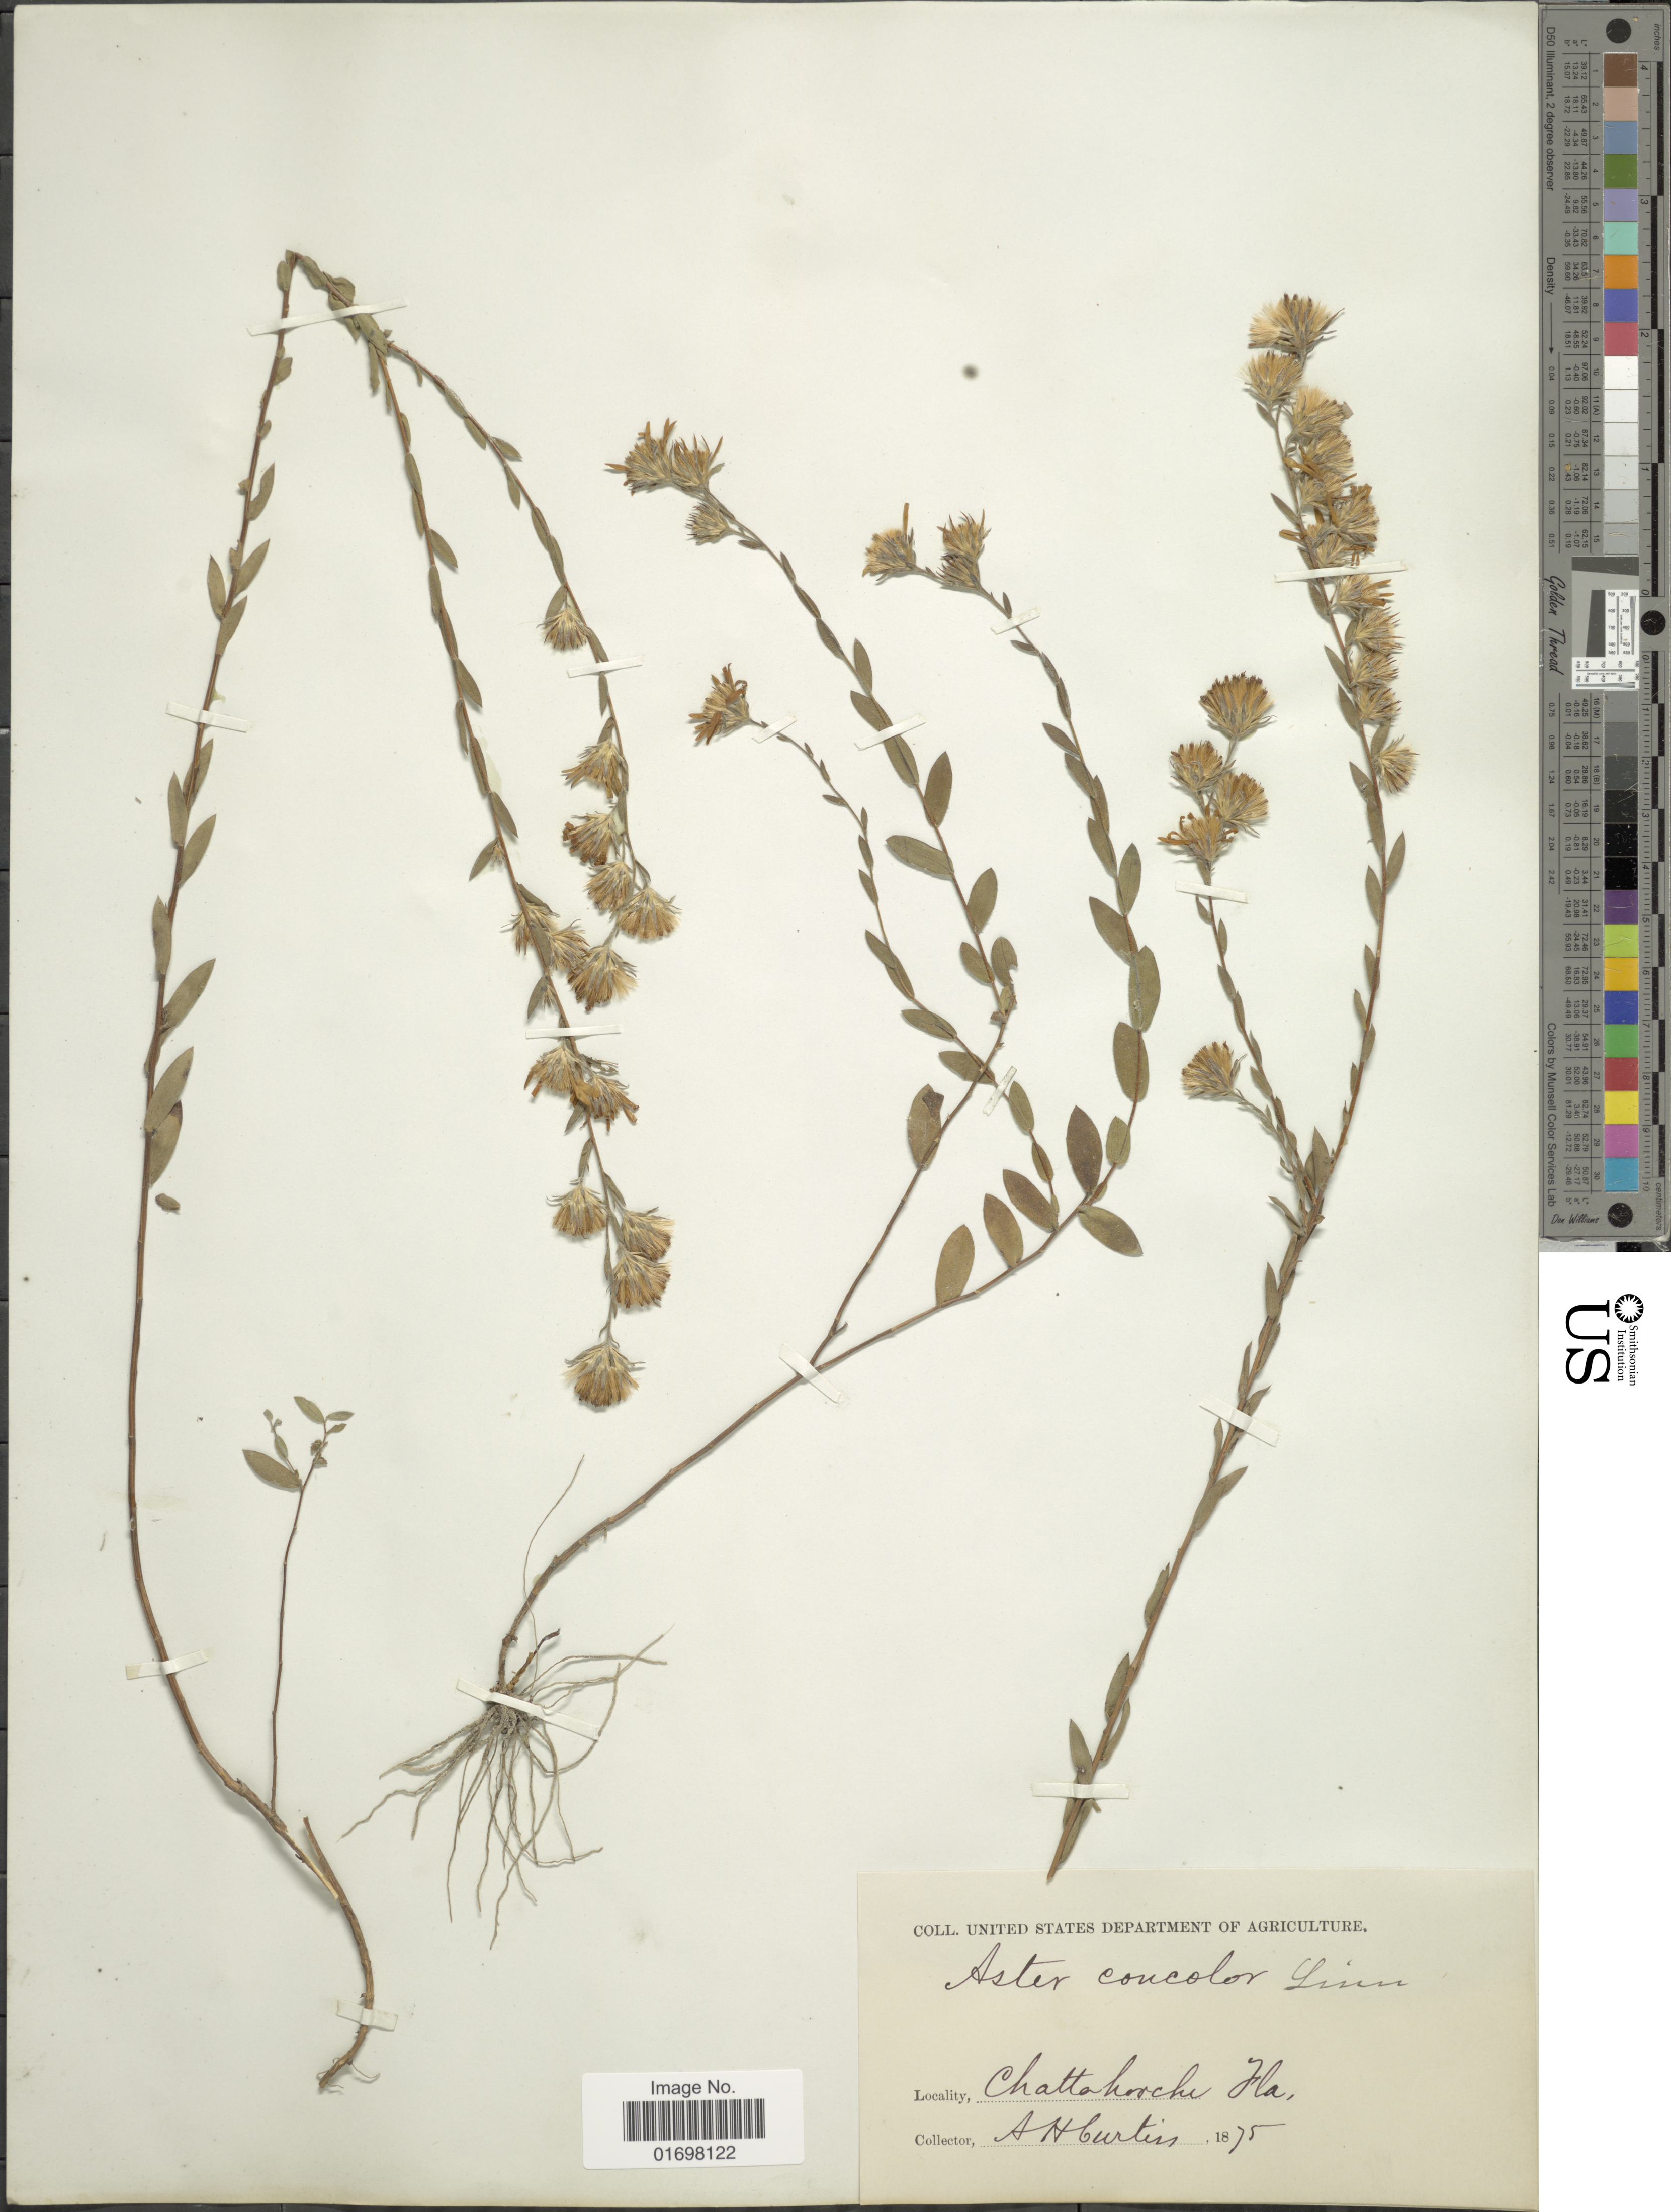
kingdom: Plantae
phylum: Tracheophyta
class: Magnoliopsida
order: Asterales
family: Asteraceae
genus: Symphyotrichum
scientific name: Symphyotrichum concolor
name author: (L.) G.L. Nesom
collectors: A. Curtis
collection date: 1875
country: United States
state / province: Florida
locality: Chattahoochee